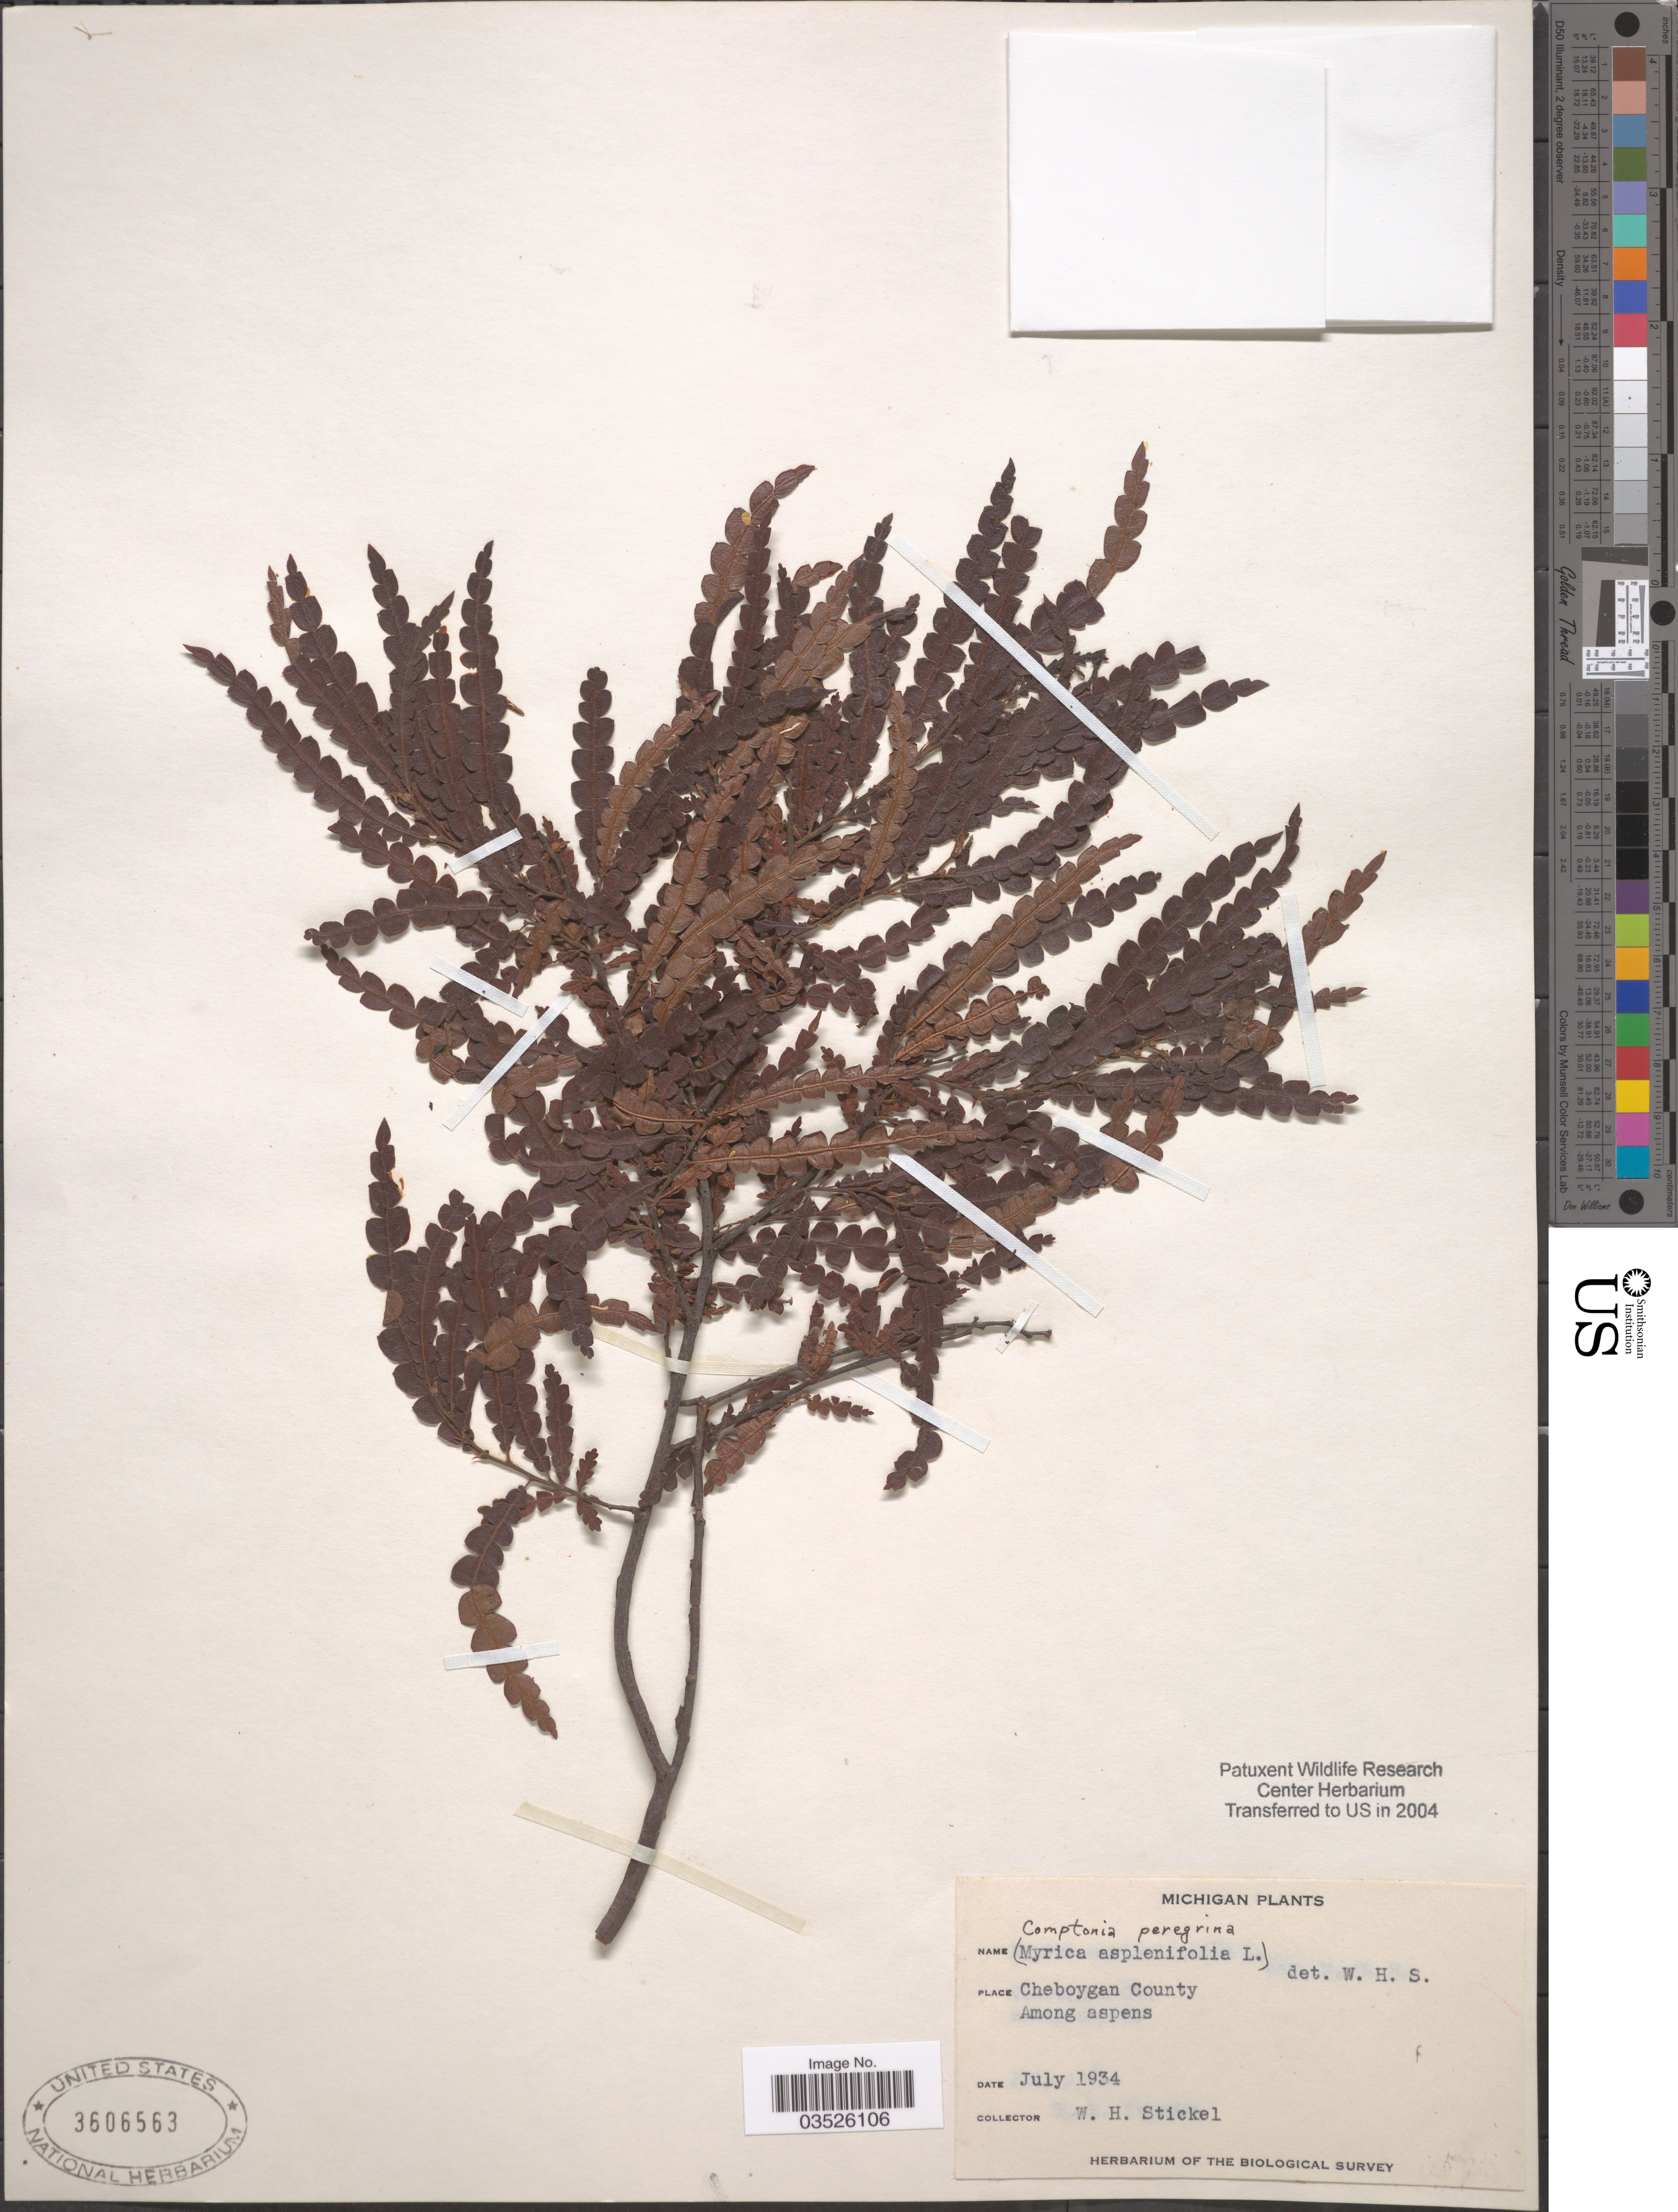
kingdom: Plantae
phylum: Tracheophyta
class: Magnoliopsida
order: Fagales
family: Myricaceae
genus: Comptonia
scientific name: Comptonia peregrina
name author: (L.) J.M. Coult.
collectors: W. Stickel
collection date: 1934-07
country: United States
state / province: Michigan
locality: Cheboygan County.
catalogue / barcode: US 3606563